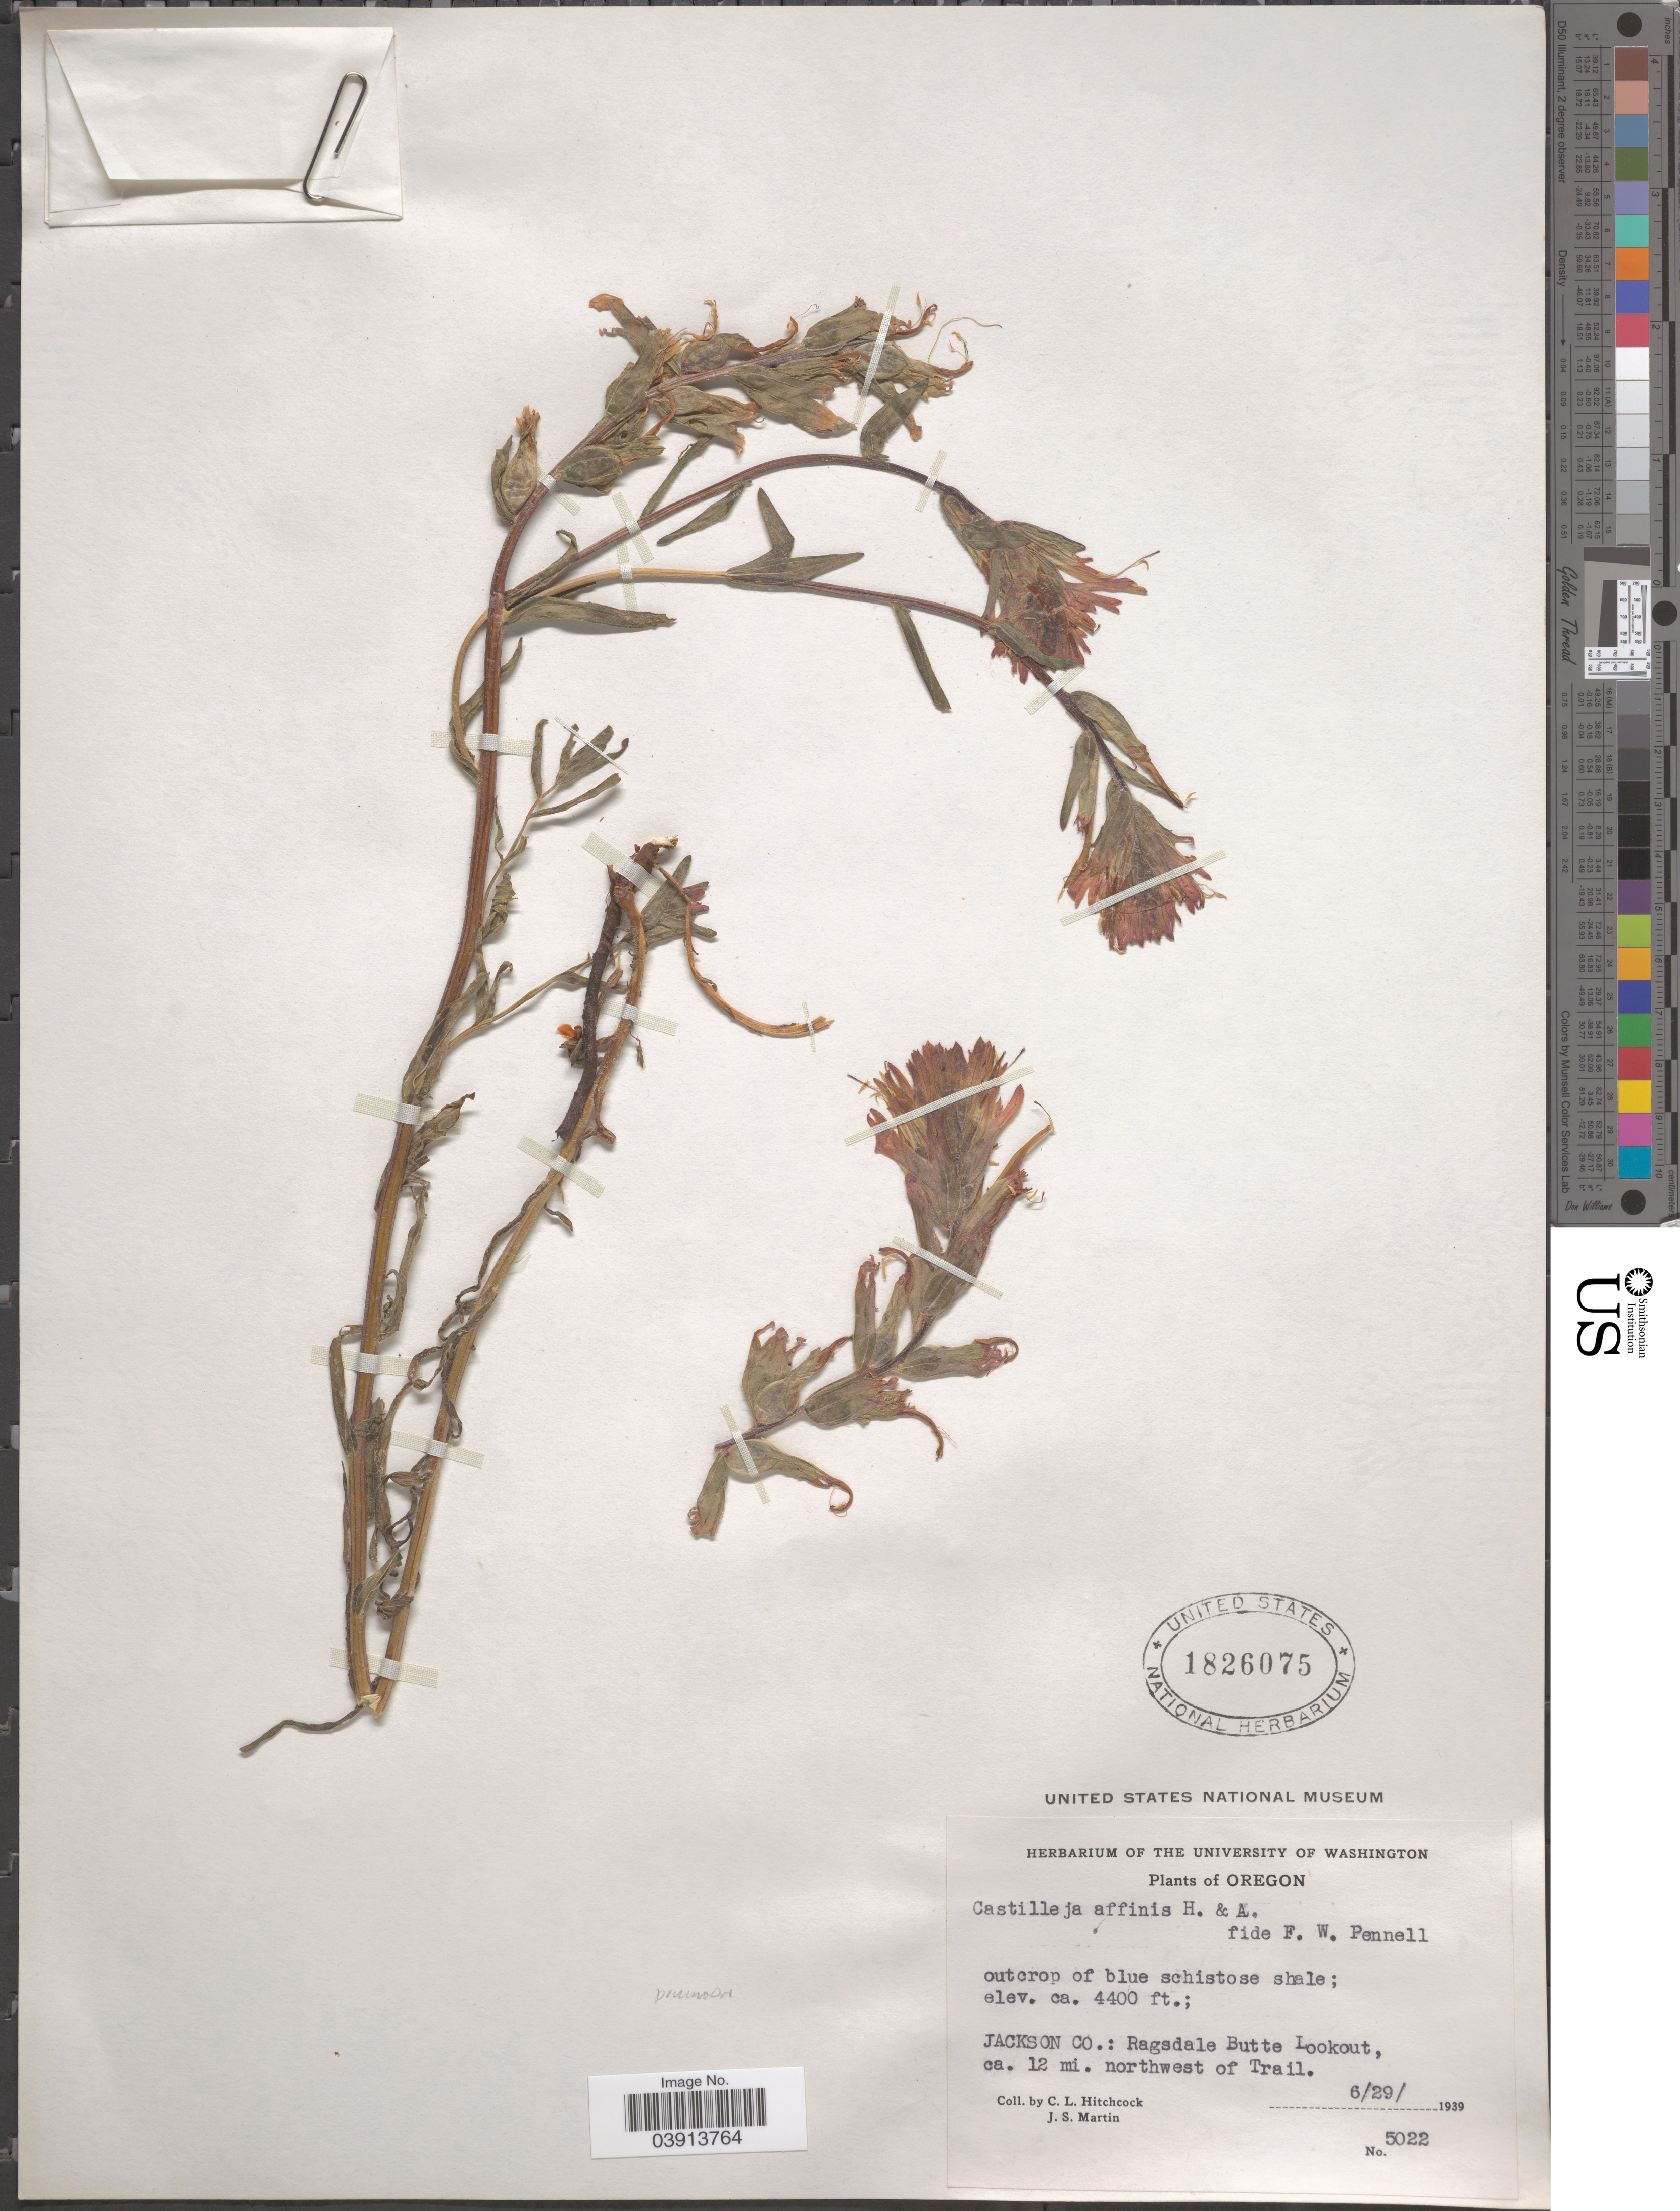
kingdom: Plantae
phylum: Tracheophyta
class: Magnoliopsida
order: Lamiales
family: Orobanchaceae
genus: Castilleja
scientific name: Castilleja pruinosa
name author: Fernald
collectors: C. L. Hitchcock & J. S. Martin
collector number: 5022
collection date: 1939-06-29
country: United States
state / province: Oregon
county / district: Jackson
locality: Outcrop of blue schistose shale. Jackson Co.: Ragsdale Butte Lookout, ca. 12 mi. northwest of Trail.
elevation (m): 1341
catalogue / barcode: US 1826075